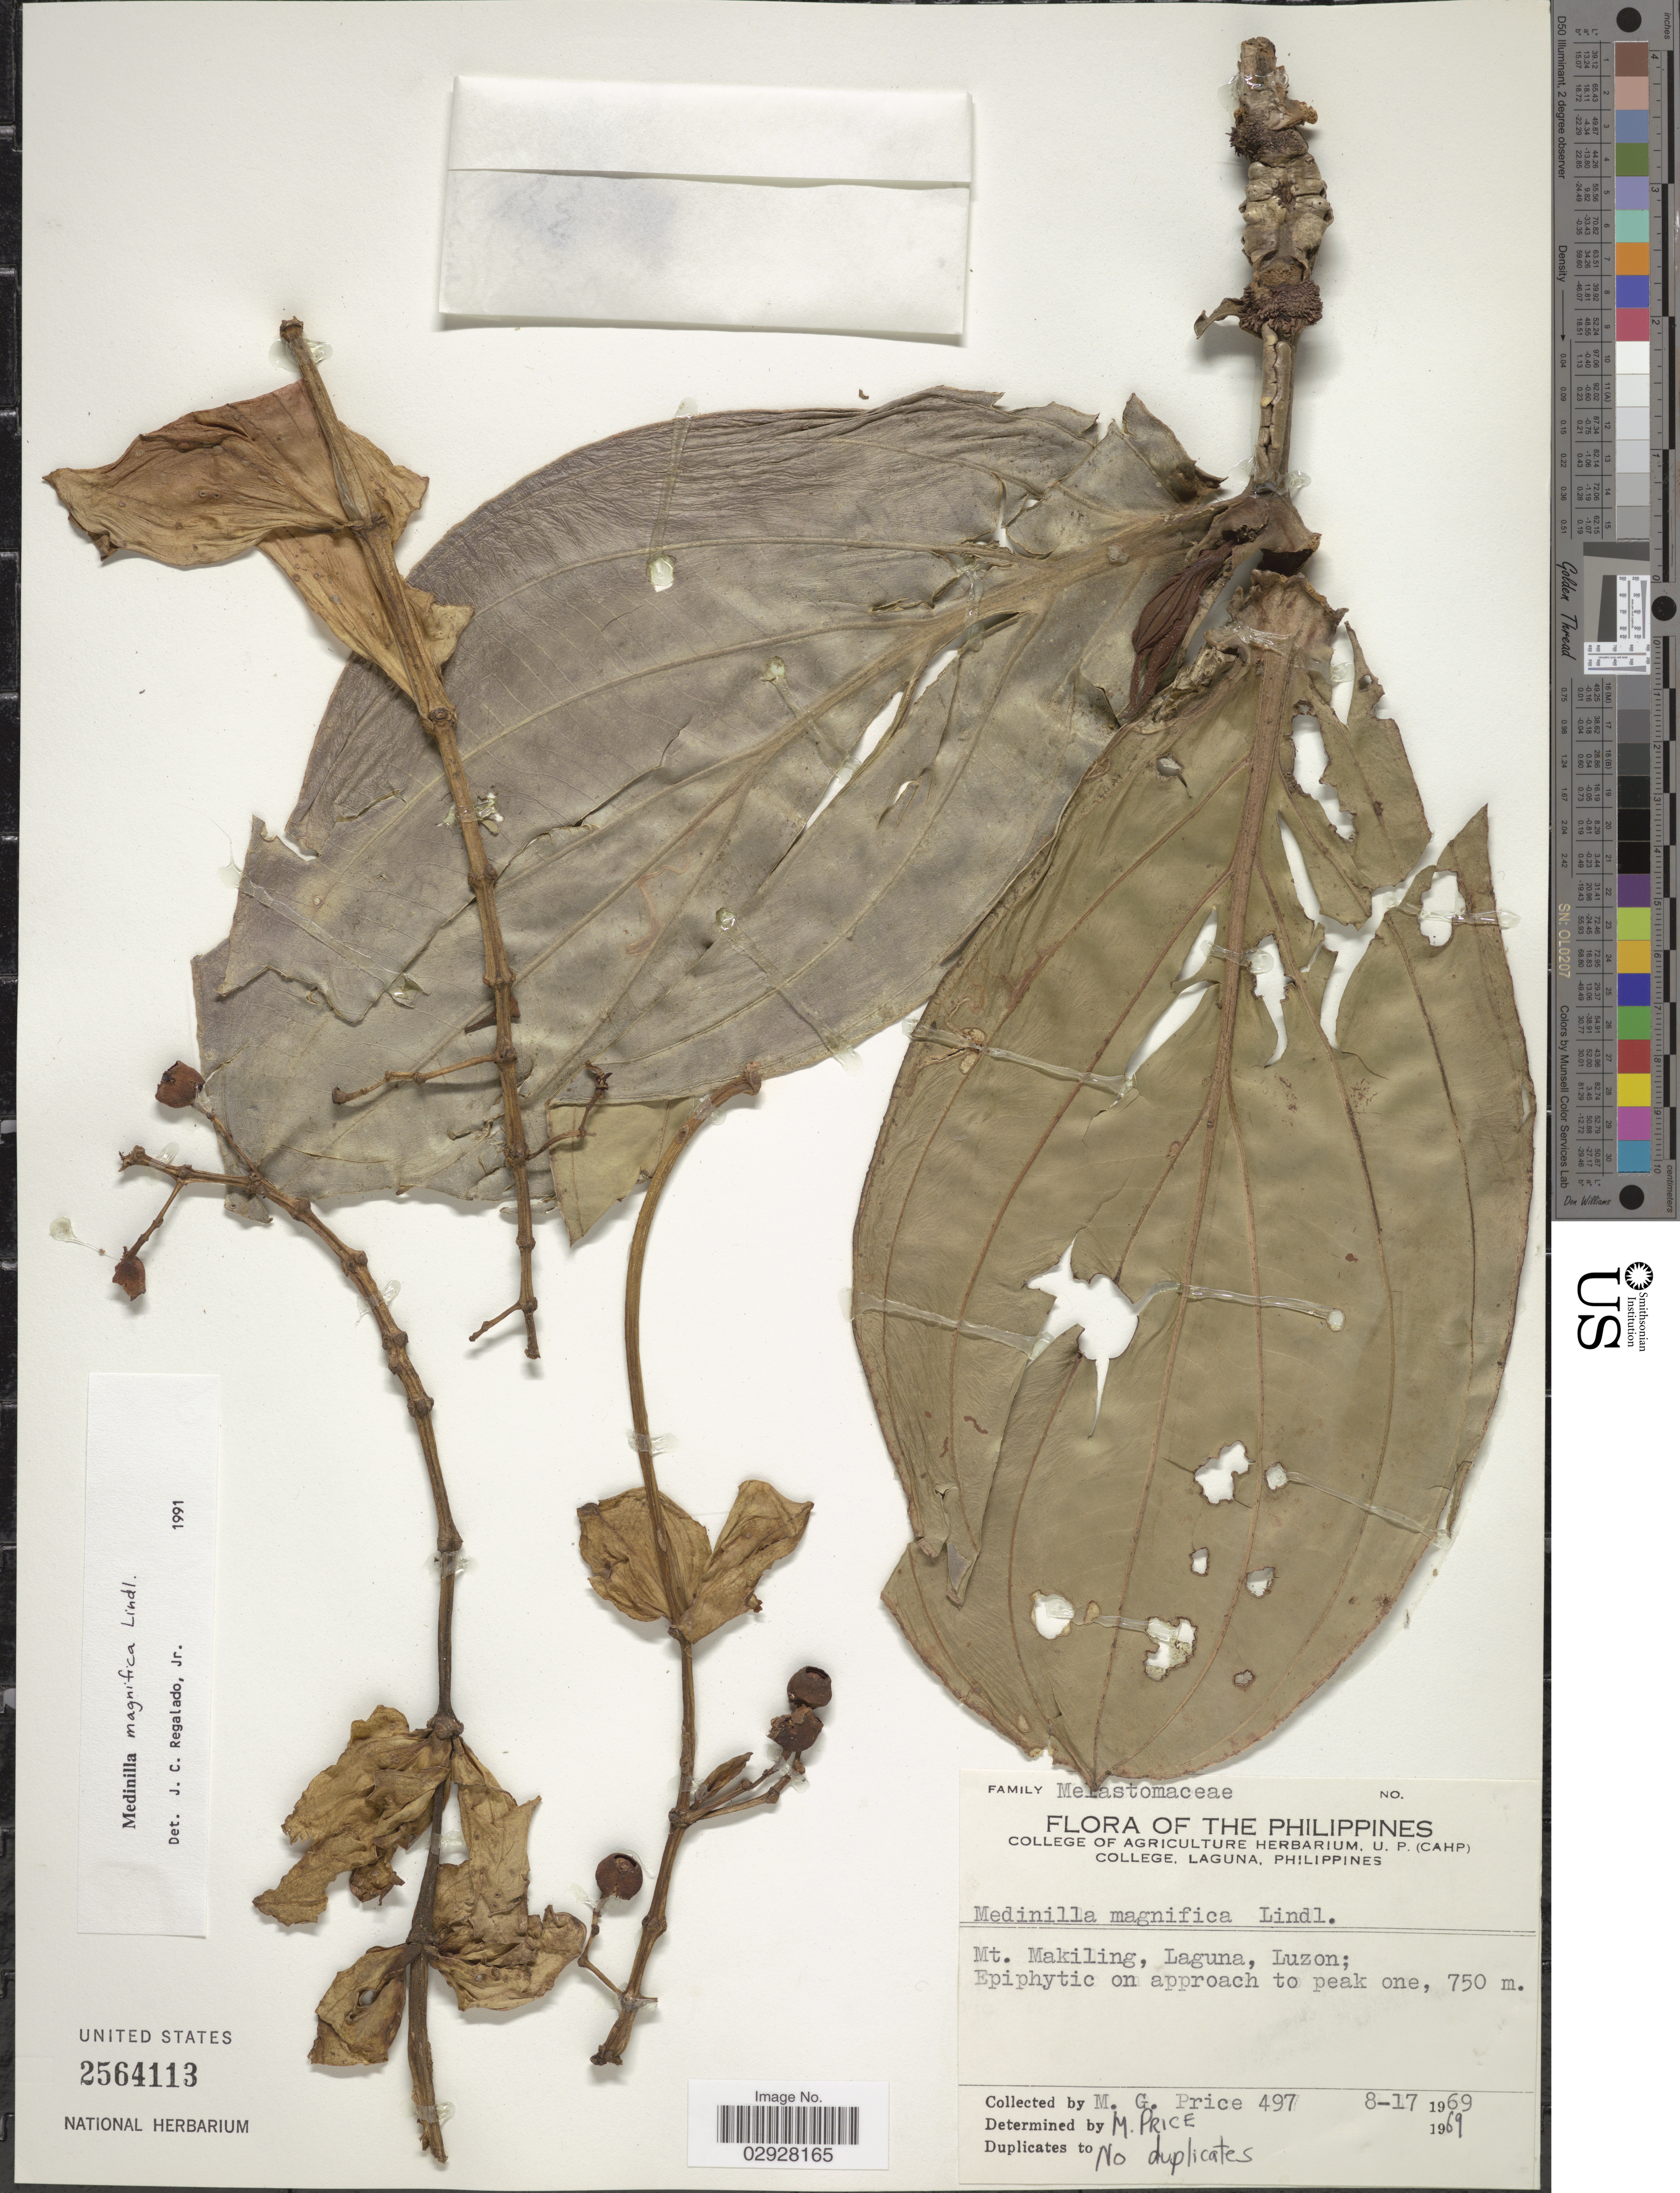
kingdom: Plantae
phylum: Tracheophyta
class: Magnoliopsida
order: Myrtales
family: Melastomataceae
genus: Medinilla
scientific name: Medinilla magnifica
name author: Lindl.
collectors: M. G. Price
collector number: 497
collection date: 1969-08-17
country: Philippines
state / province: Calabarzon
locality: Mt. Makiling, Laguna, Luzon.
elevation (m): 750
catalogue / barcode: US 2564113